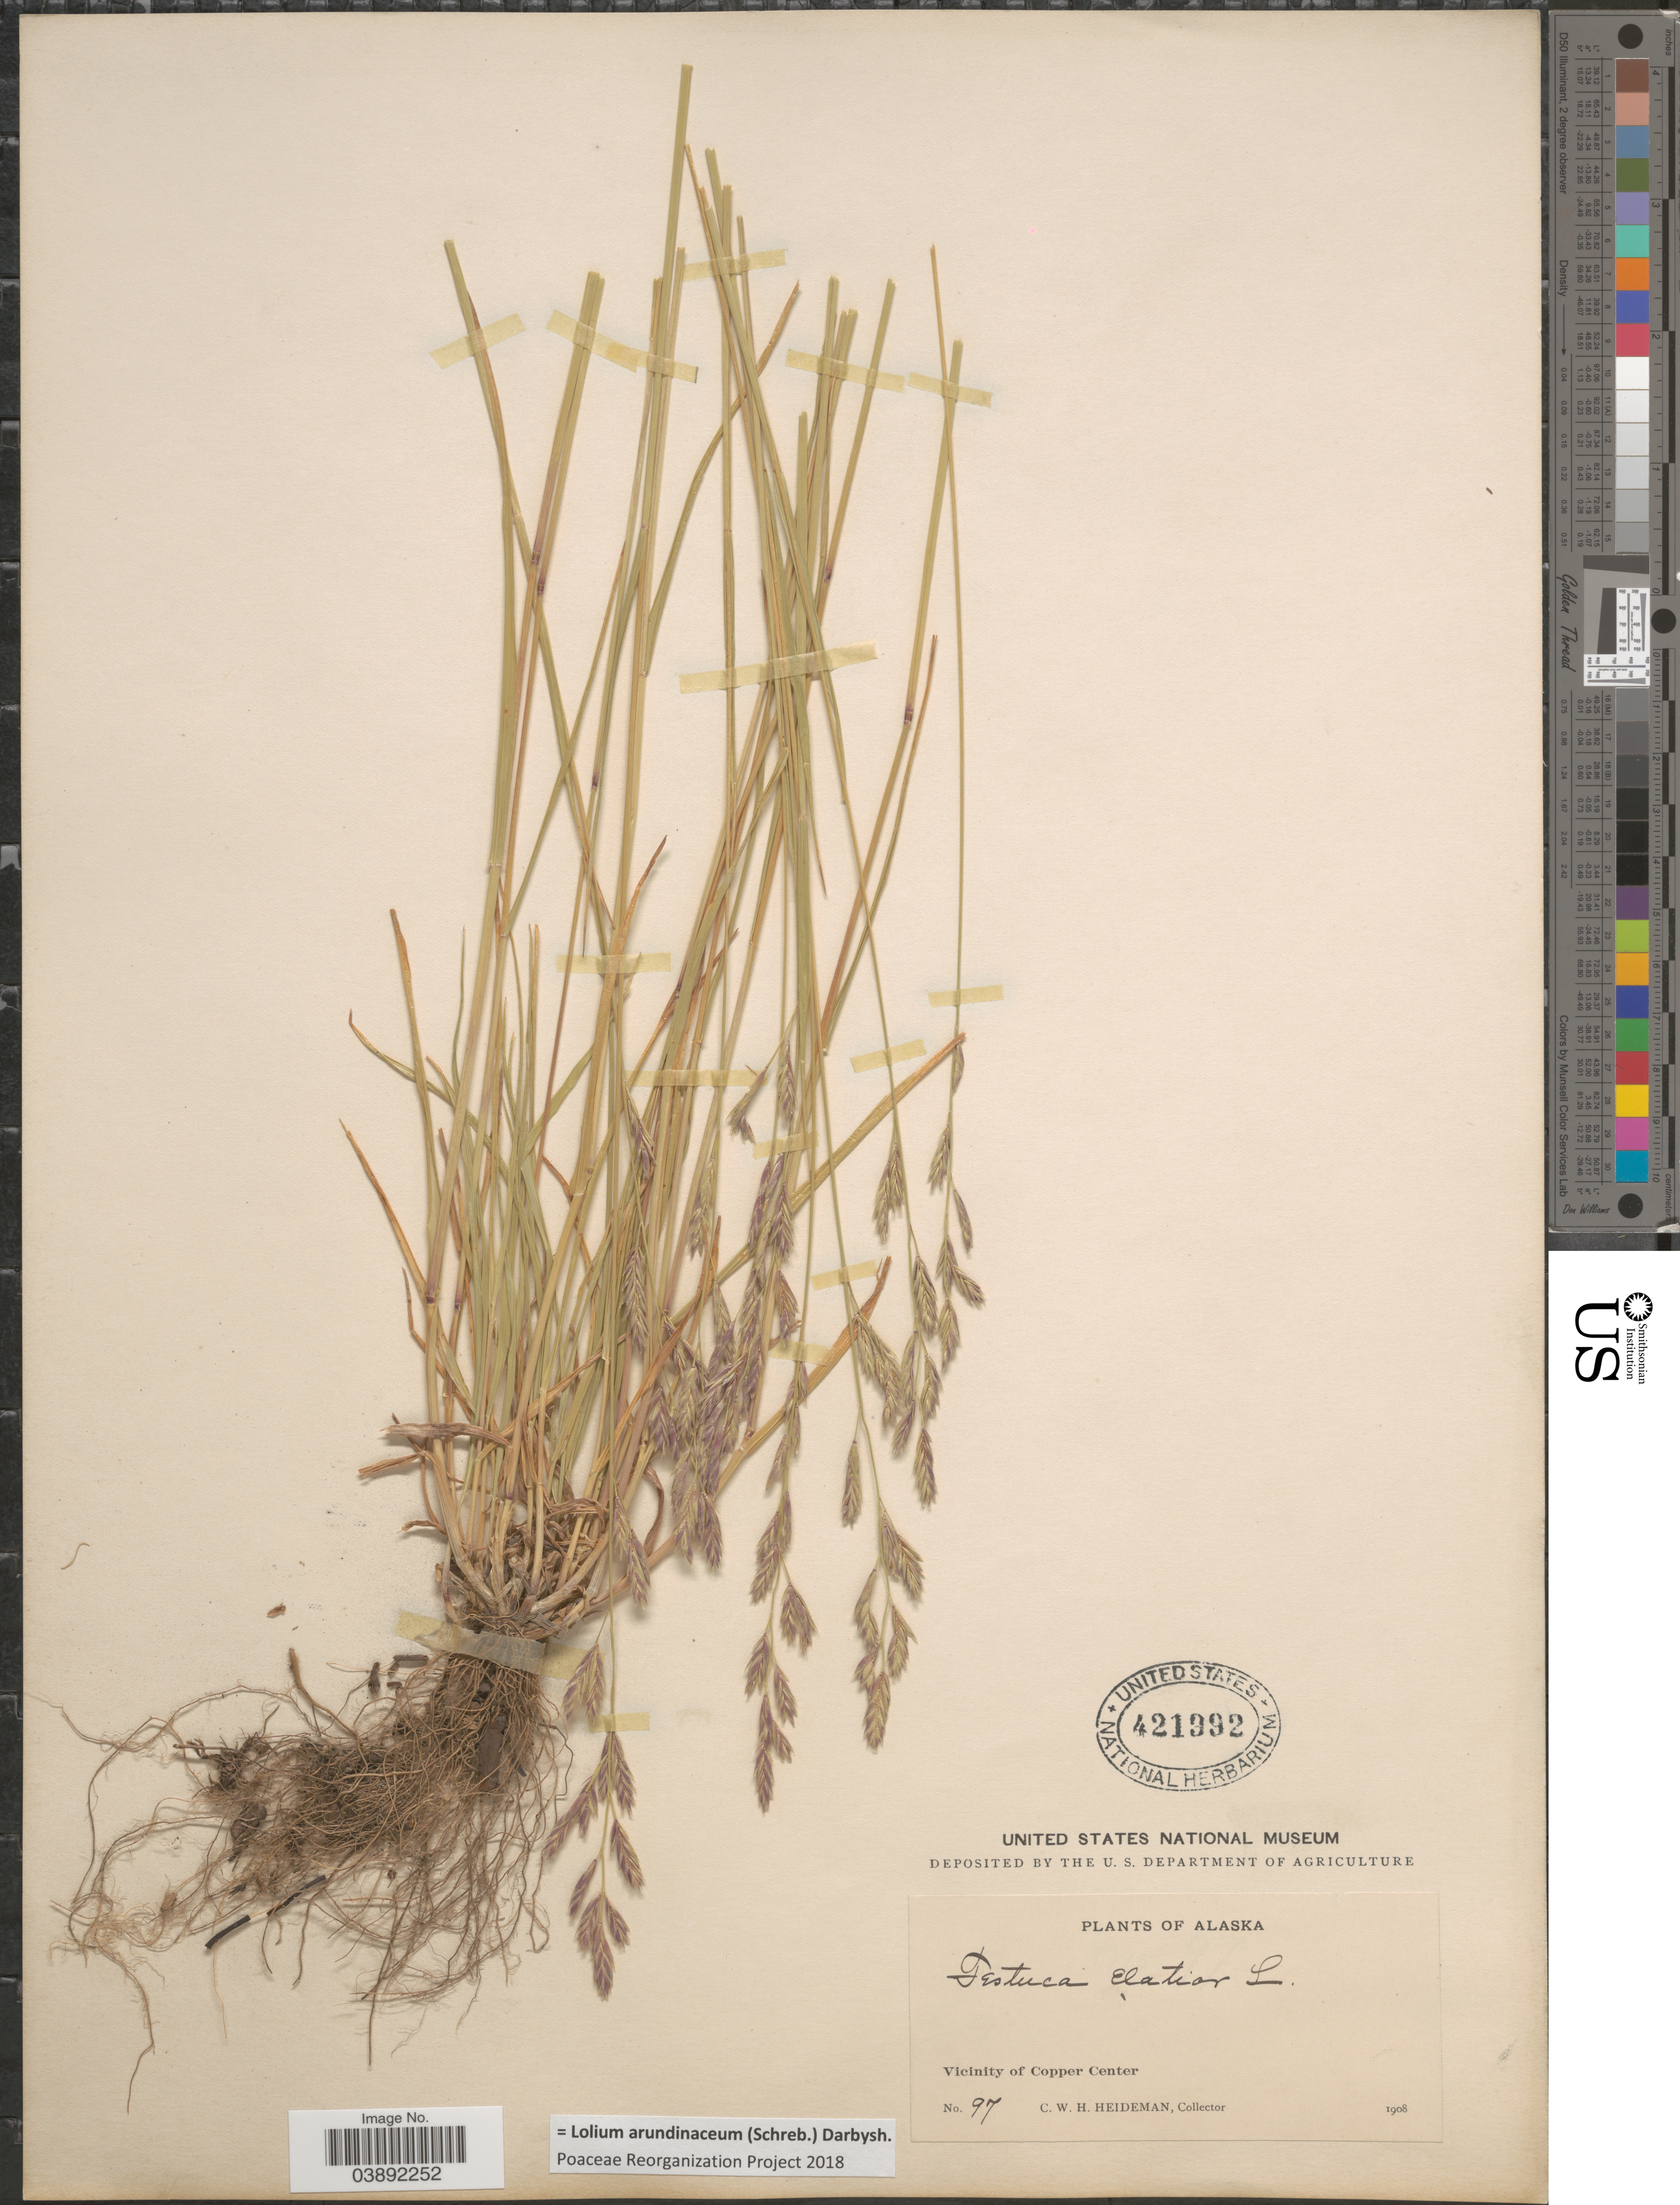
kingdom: Plantae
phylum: Tracheophyta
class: Liliopsida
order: Poales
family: Poaceae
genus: Lolium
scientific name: Lolium arundinaceum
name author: (Schreb.) Darbysh.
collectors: C. Heideman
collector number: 97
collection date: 1908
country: United States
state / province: Alaska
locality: Vicinity of Copper Center.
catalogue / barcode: US 421992